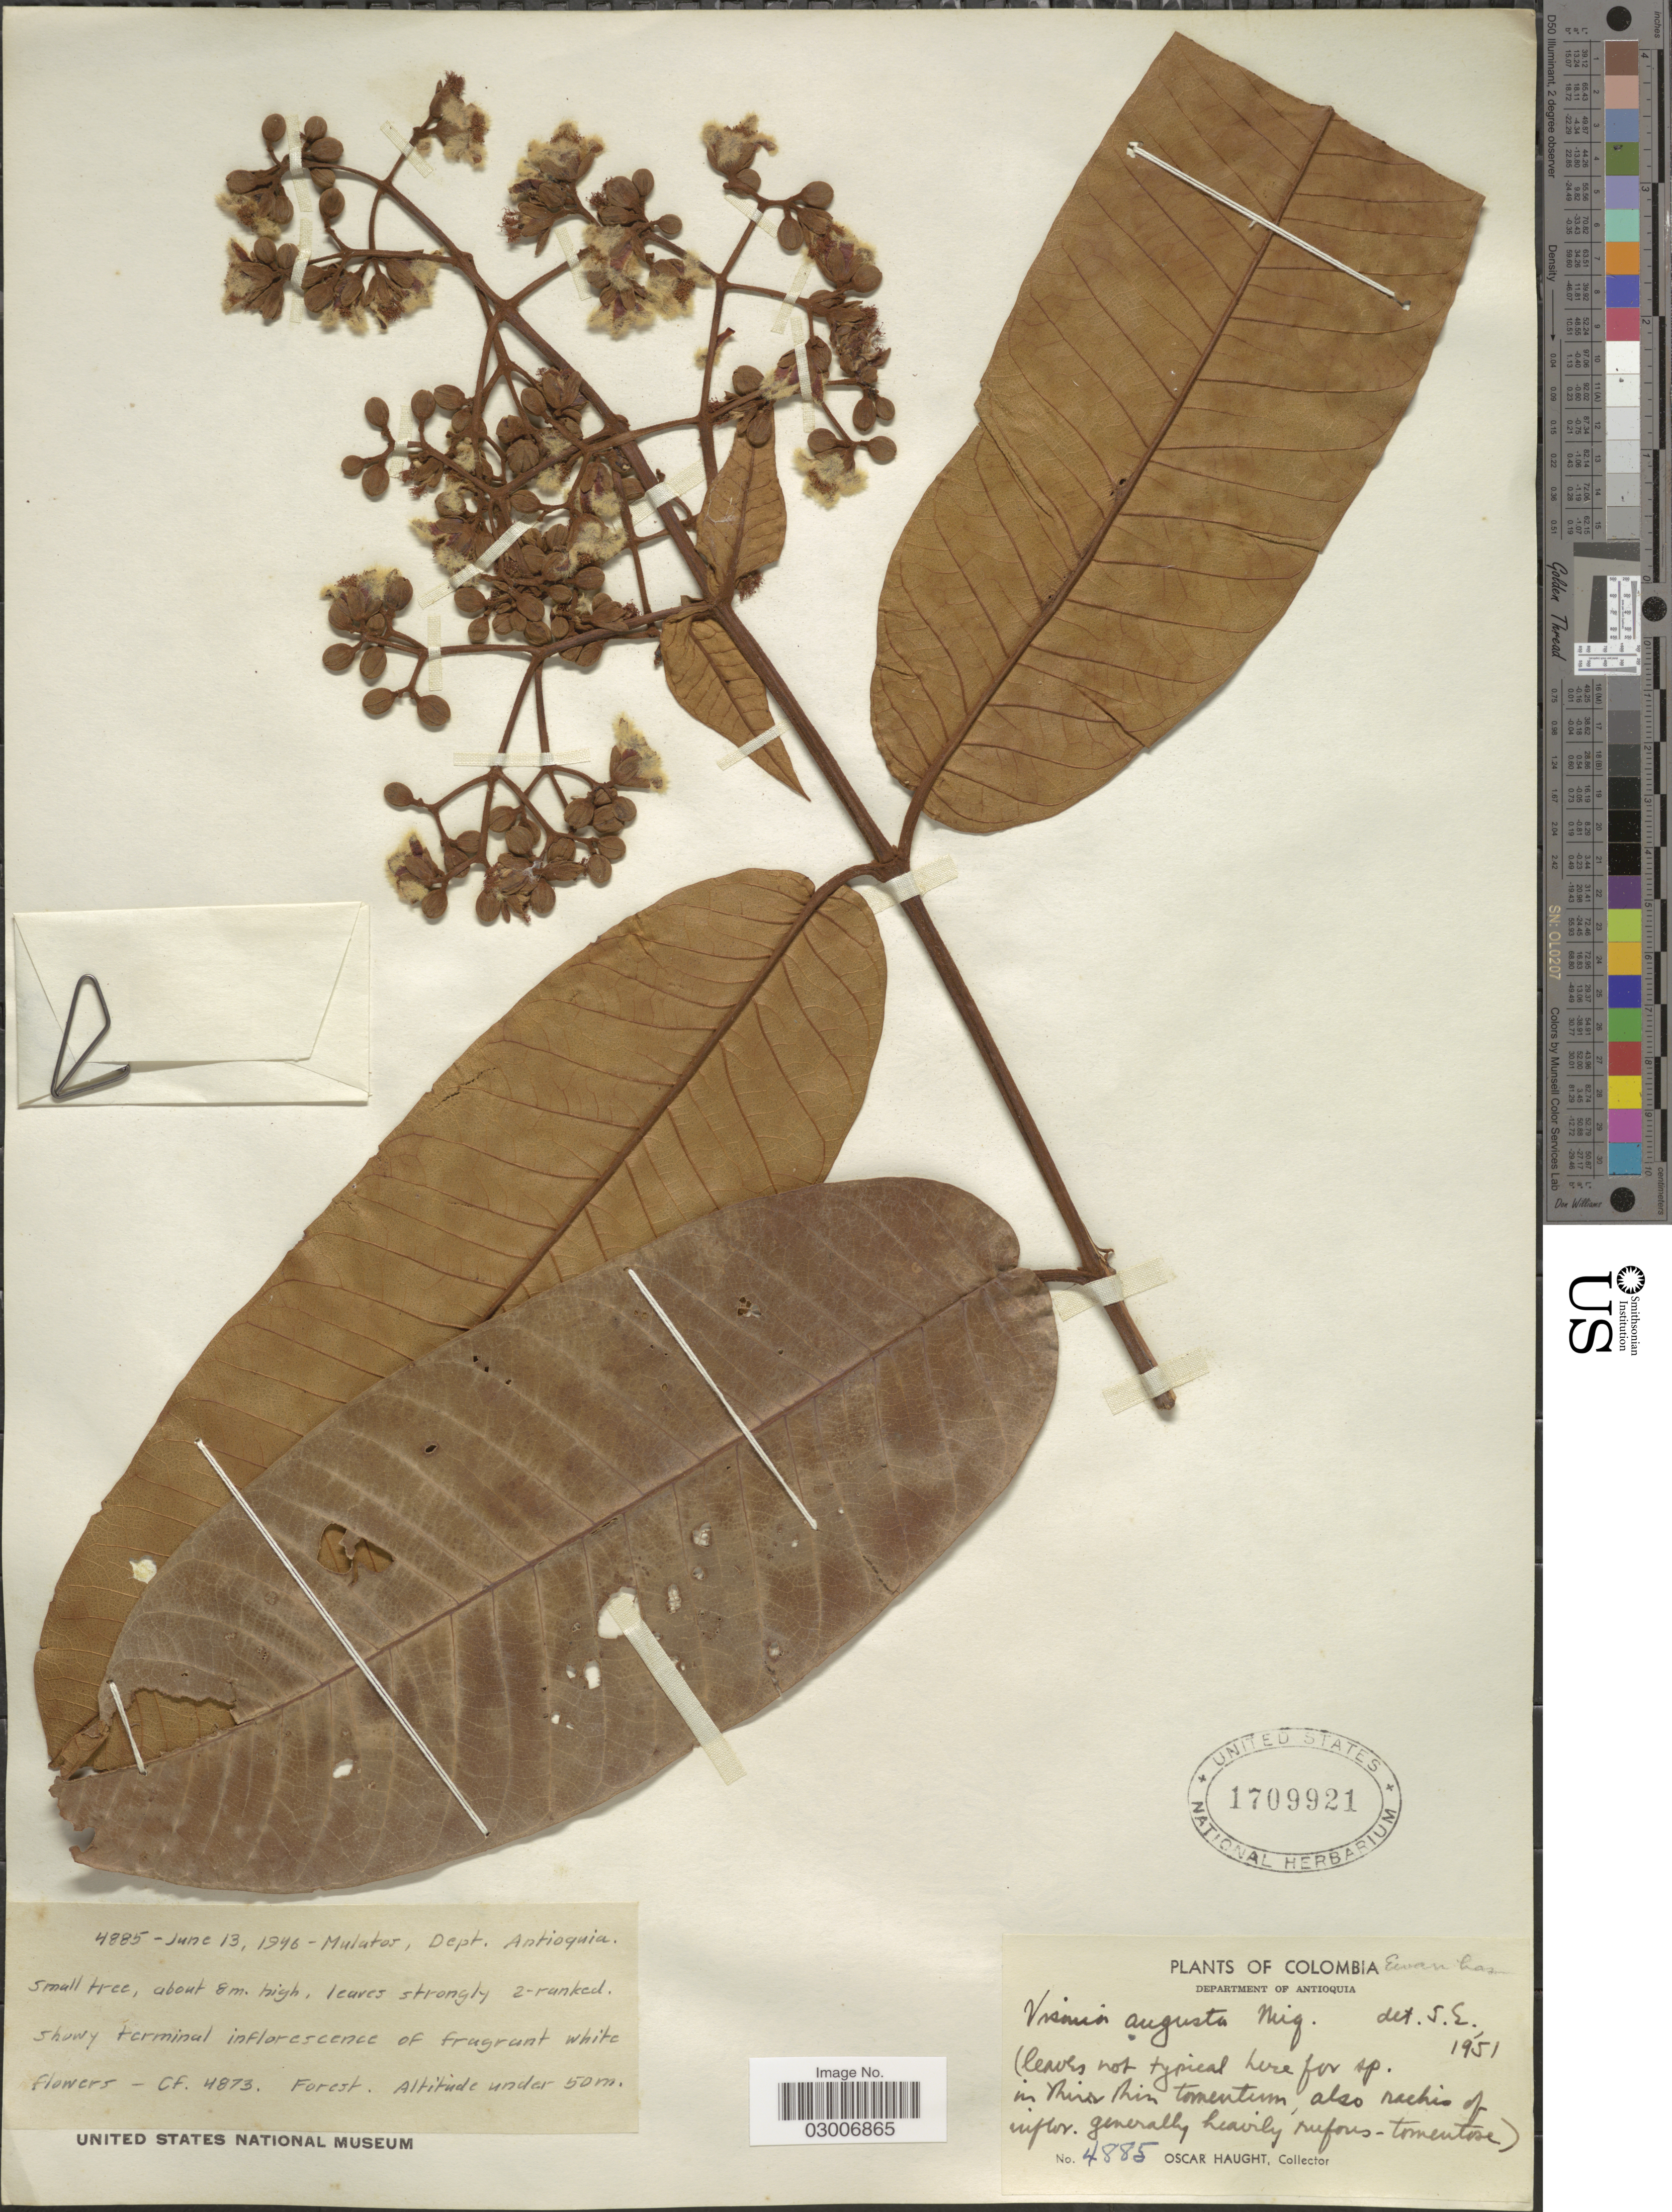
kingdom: Plantae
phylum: Tracheophyta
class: Magnoliopsida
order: Malpighiales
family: Hypericaceae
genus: Vismia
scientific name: Vismia macrophylla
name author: Kunth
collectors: O. L. Haught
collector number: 4885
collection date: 1946-06-13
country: Colombia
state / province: Antioquia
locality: Mulatos, Dept. Antioquia.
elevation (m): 50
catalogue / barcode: US 1709921